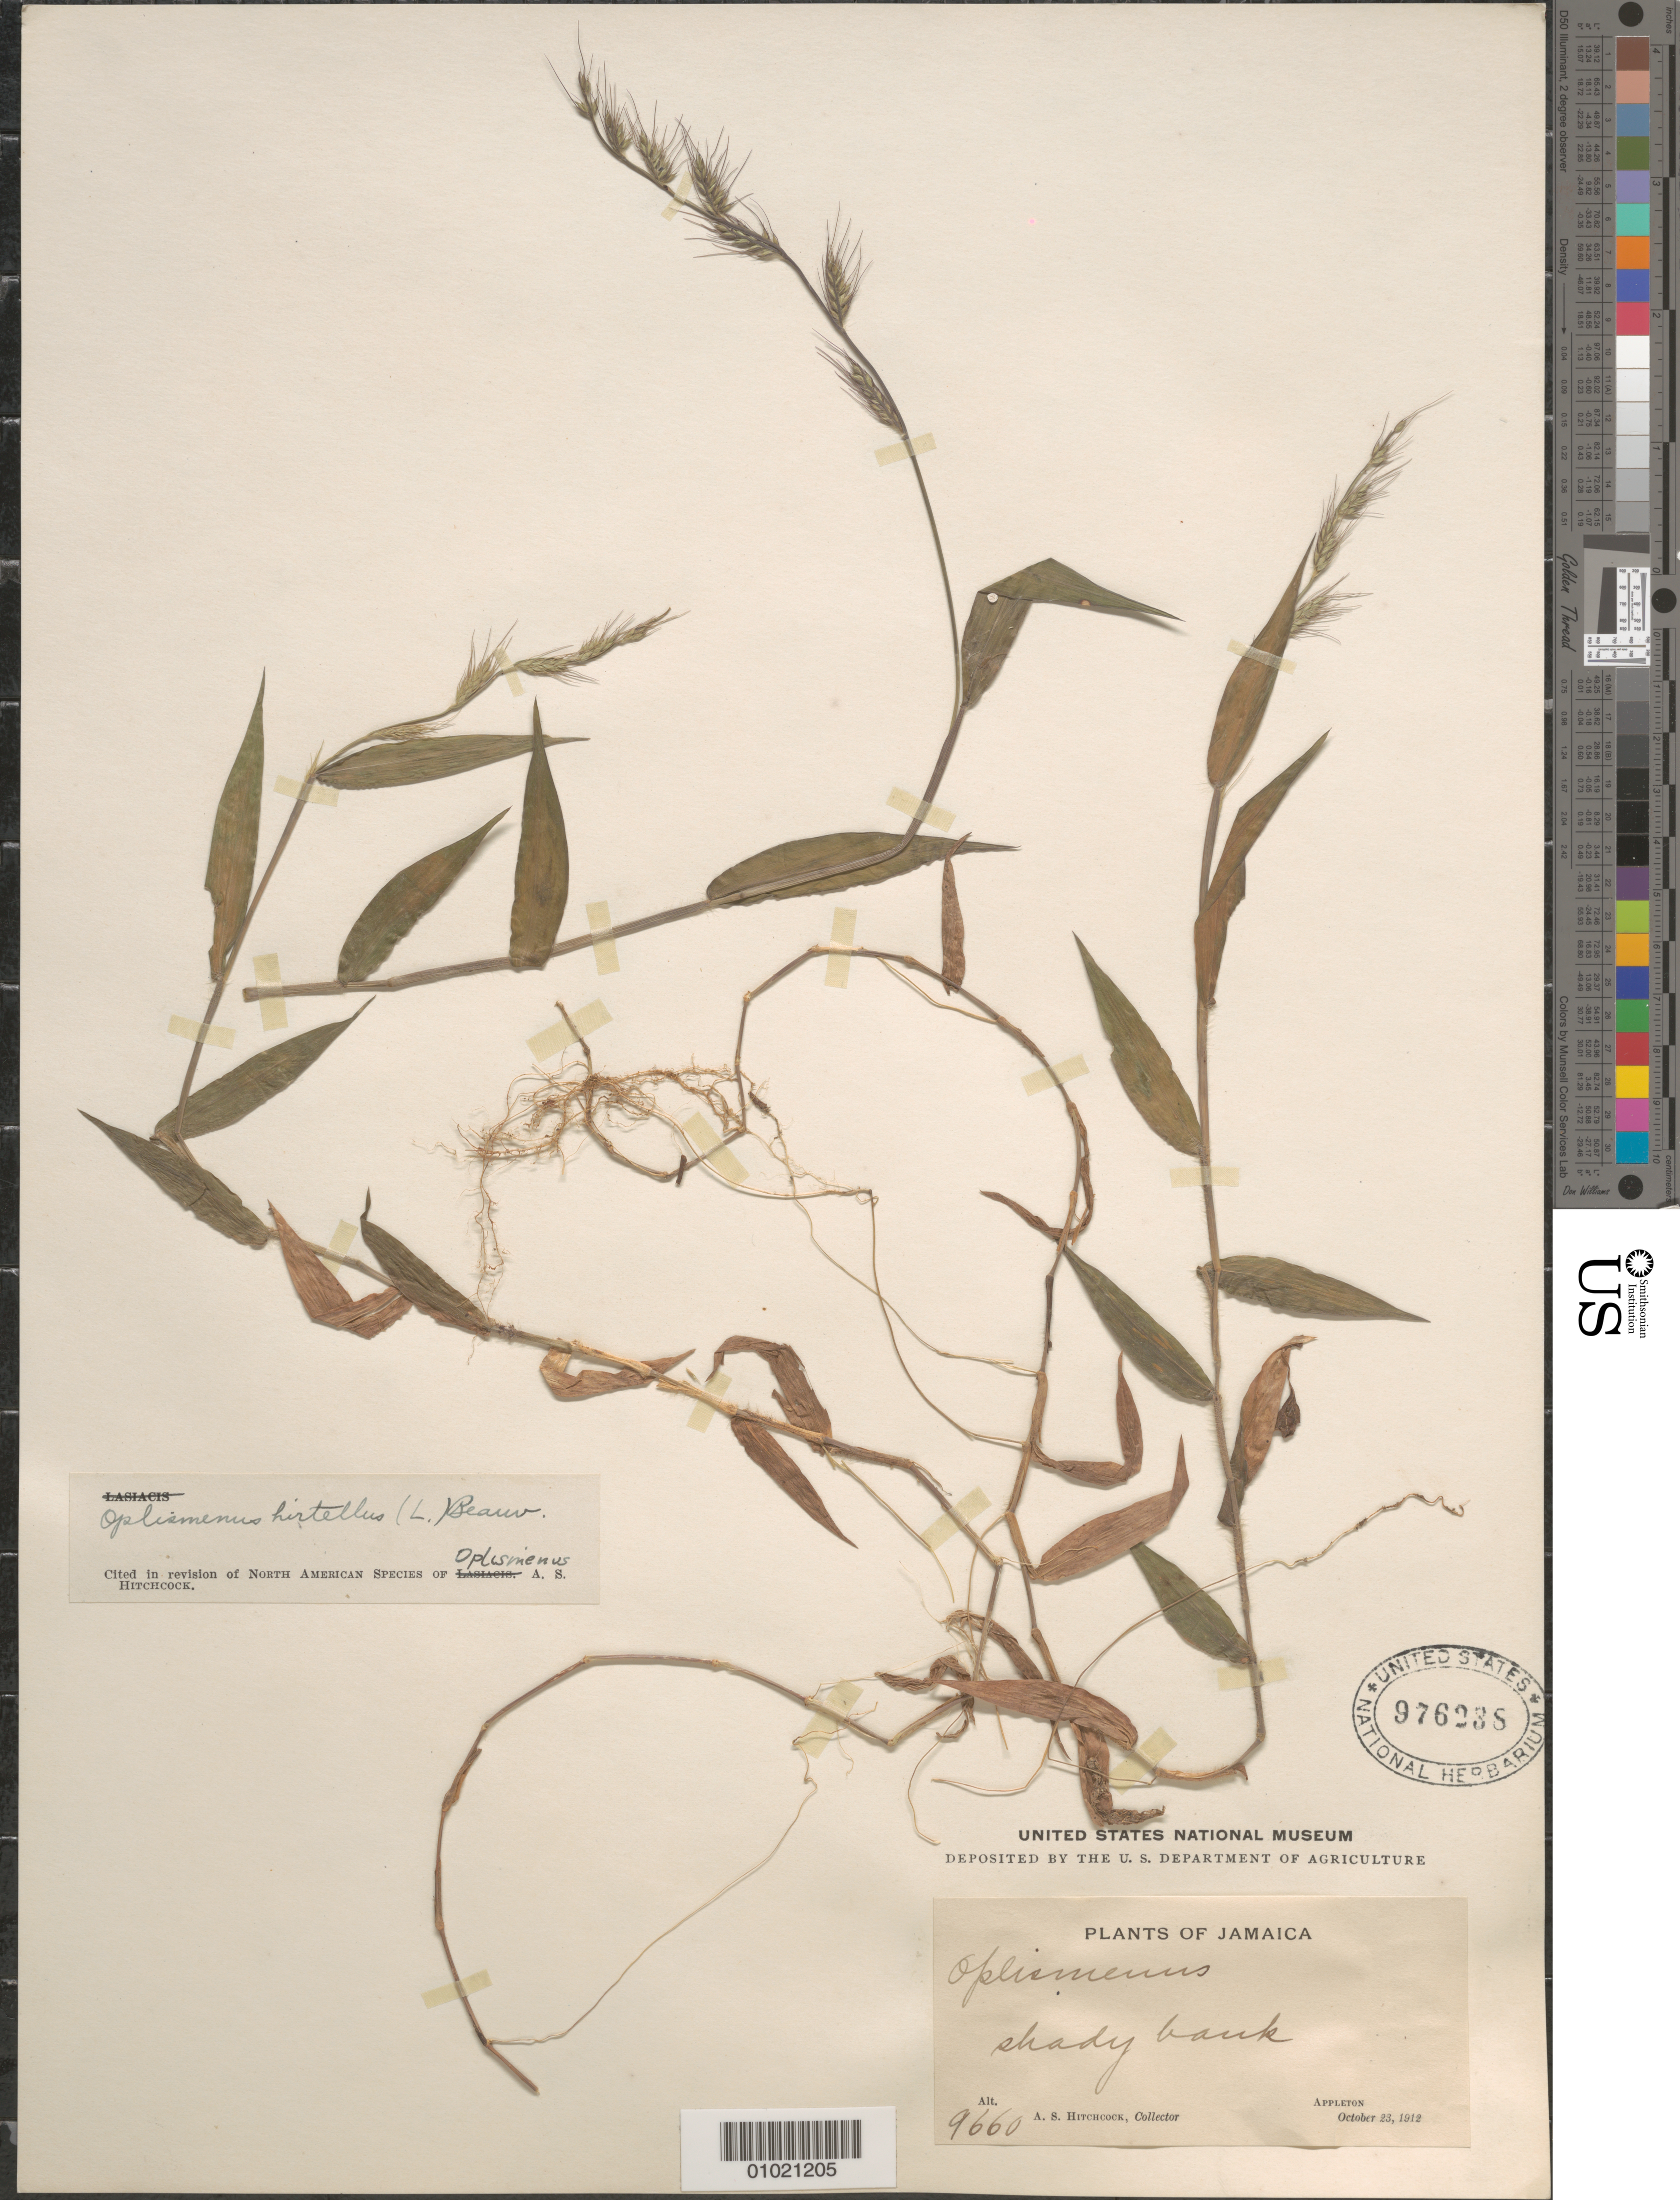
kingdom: Plantae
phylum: Tracheophyta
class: Liliopsida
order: Poales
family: Poaceae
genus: Oplismenus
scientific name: Oplismenus hirtellus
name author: (L.) P. Beauv.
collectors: A. S. Hitchcock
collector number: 9660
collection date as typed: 23 Oct 1912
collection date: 1912-10-23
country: Jamaica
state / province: Trelawny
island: Jamaica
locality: Appleton, shady bank.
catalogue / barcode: US 976288